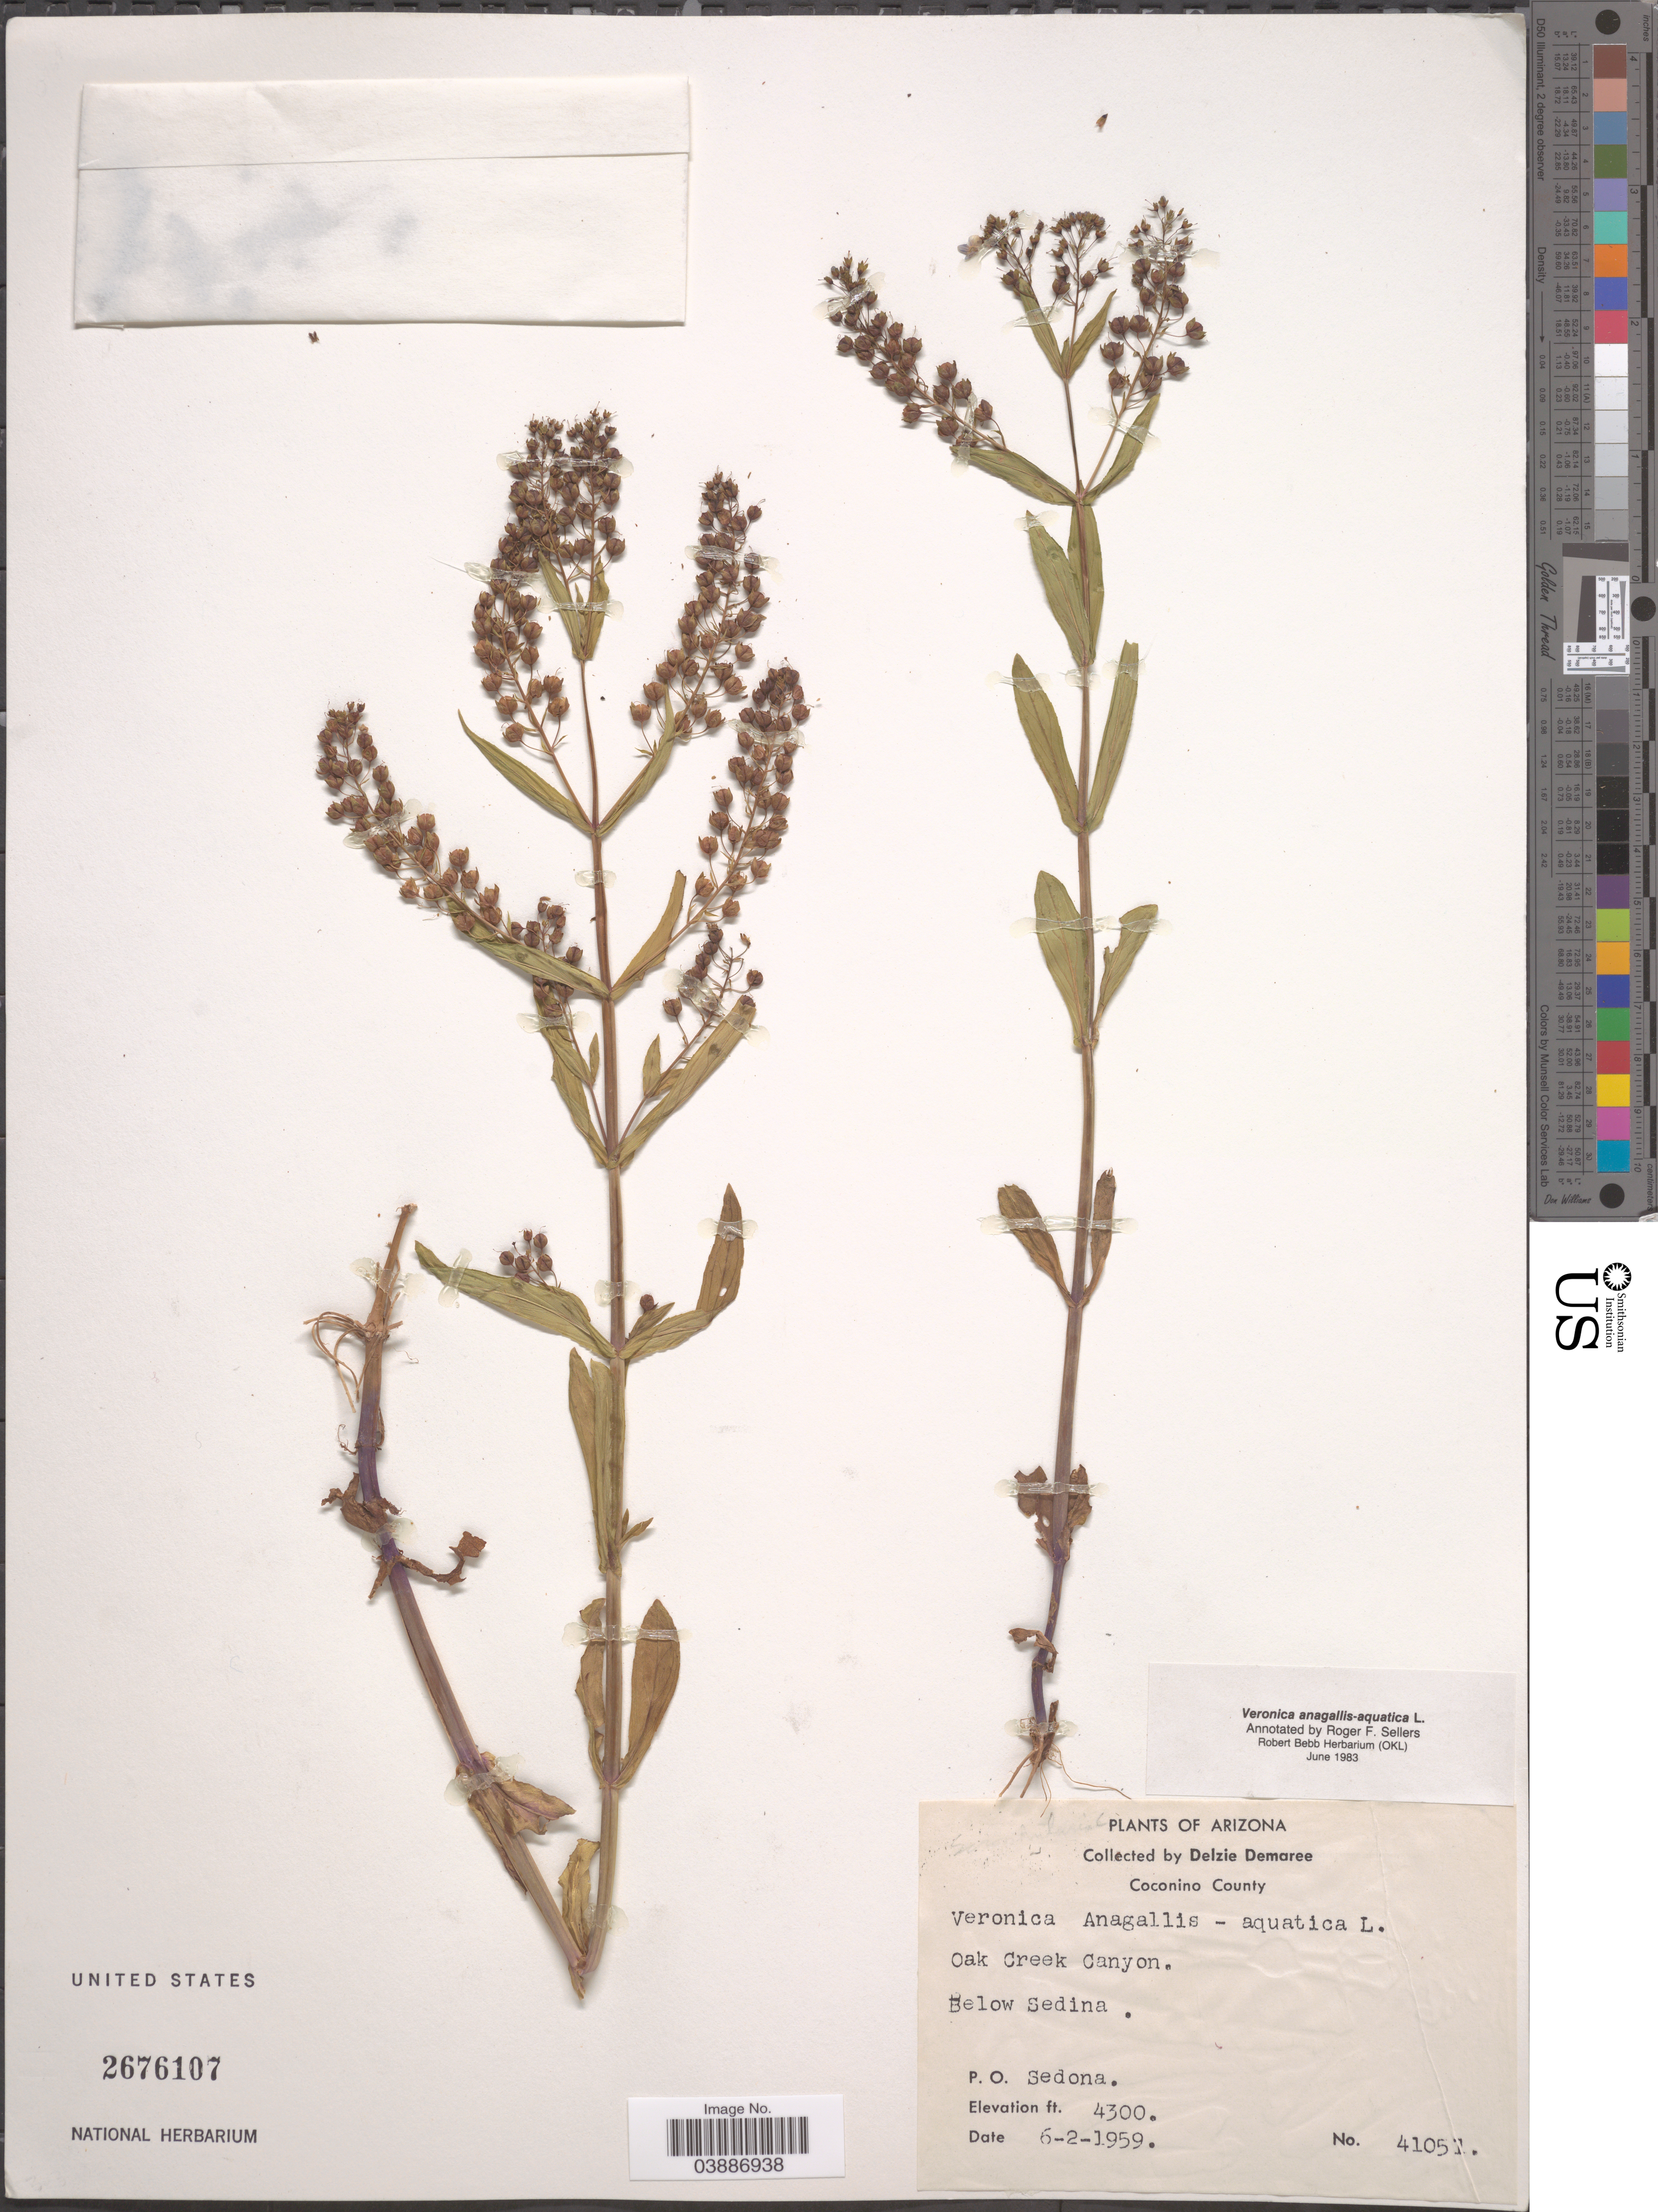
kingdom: Plantae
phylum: Tracheophyta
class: Magnoliopsida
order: Lamiales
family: Plantaginaceae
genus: Veronica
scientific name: Veronica anagallis-aquatica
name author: L.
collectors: D. Demaree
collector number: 41051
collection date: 1959-06-02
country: United States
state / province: Arizona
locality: Coconino County. Oak Creek Canyon. Below Sedina. P.O. Sedona.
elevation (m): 1311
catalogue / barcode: US 2676107